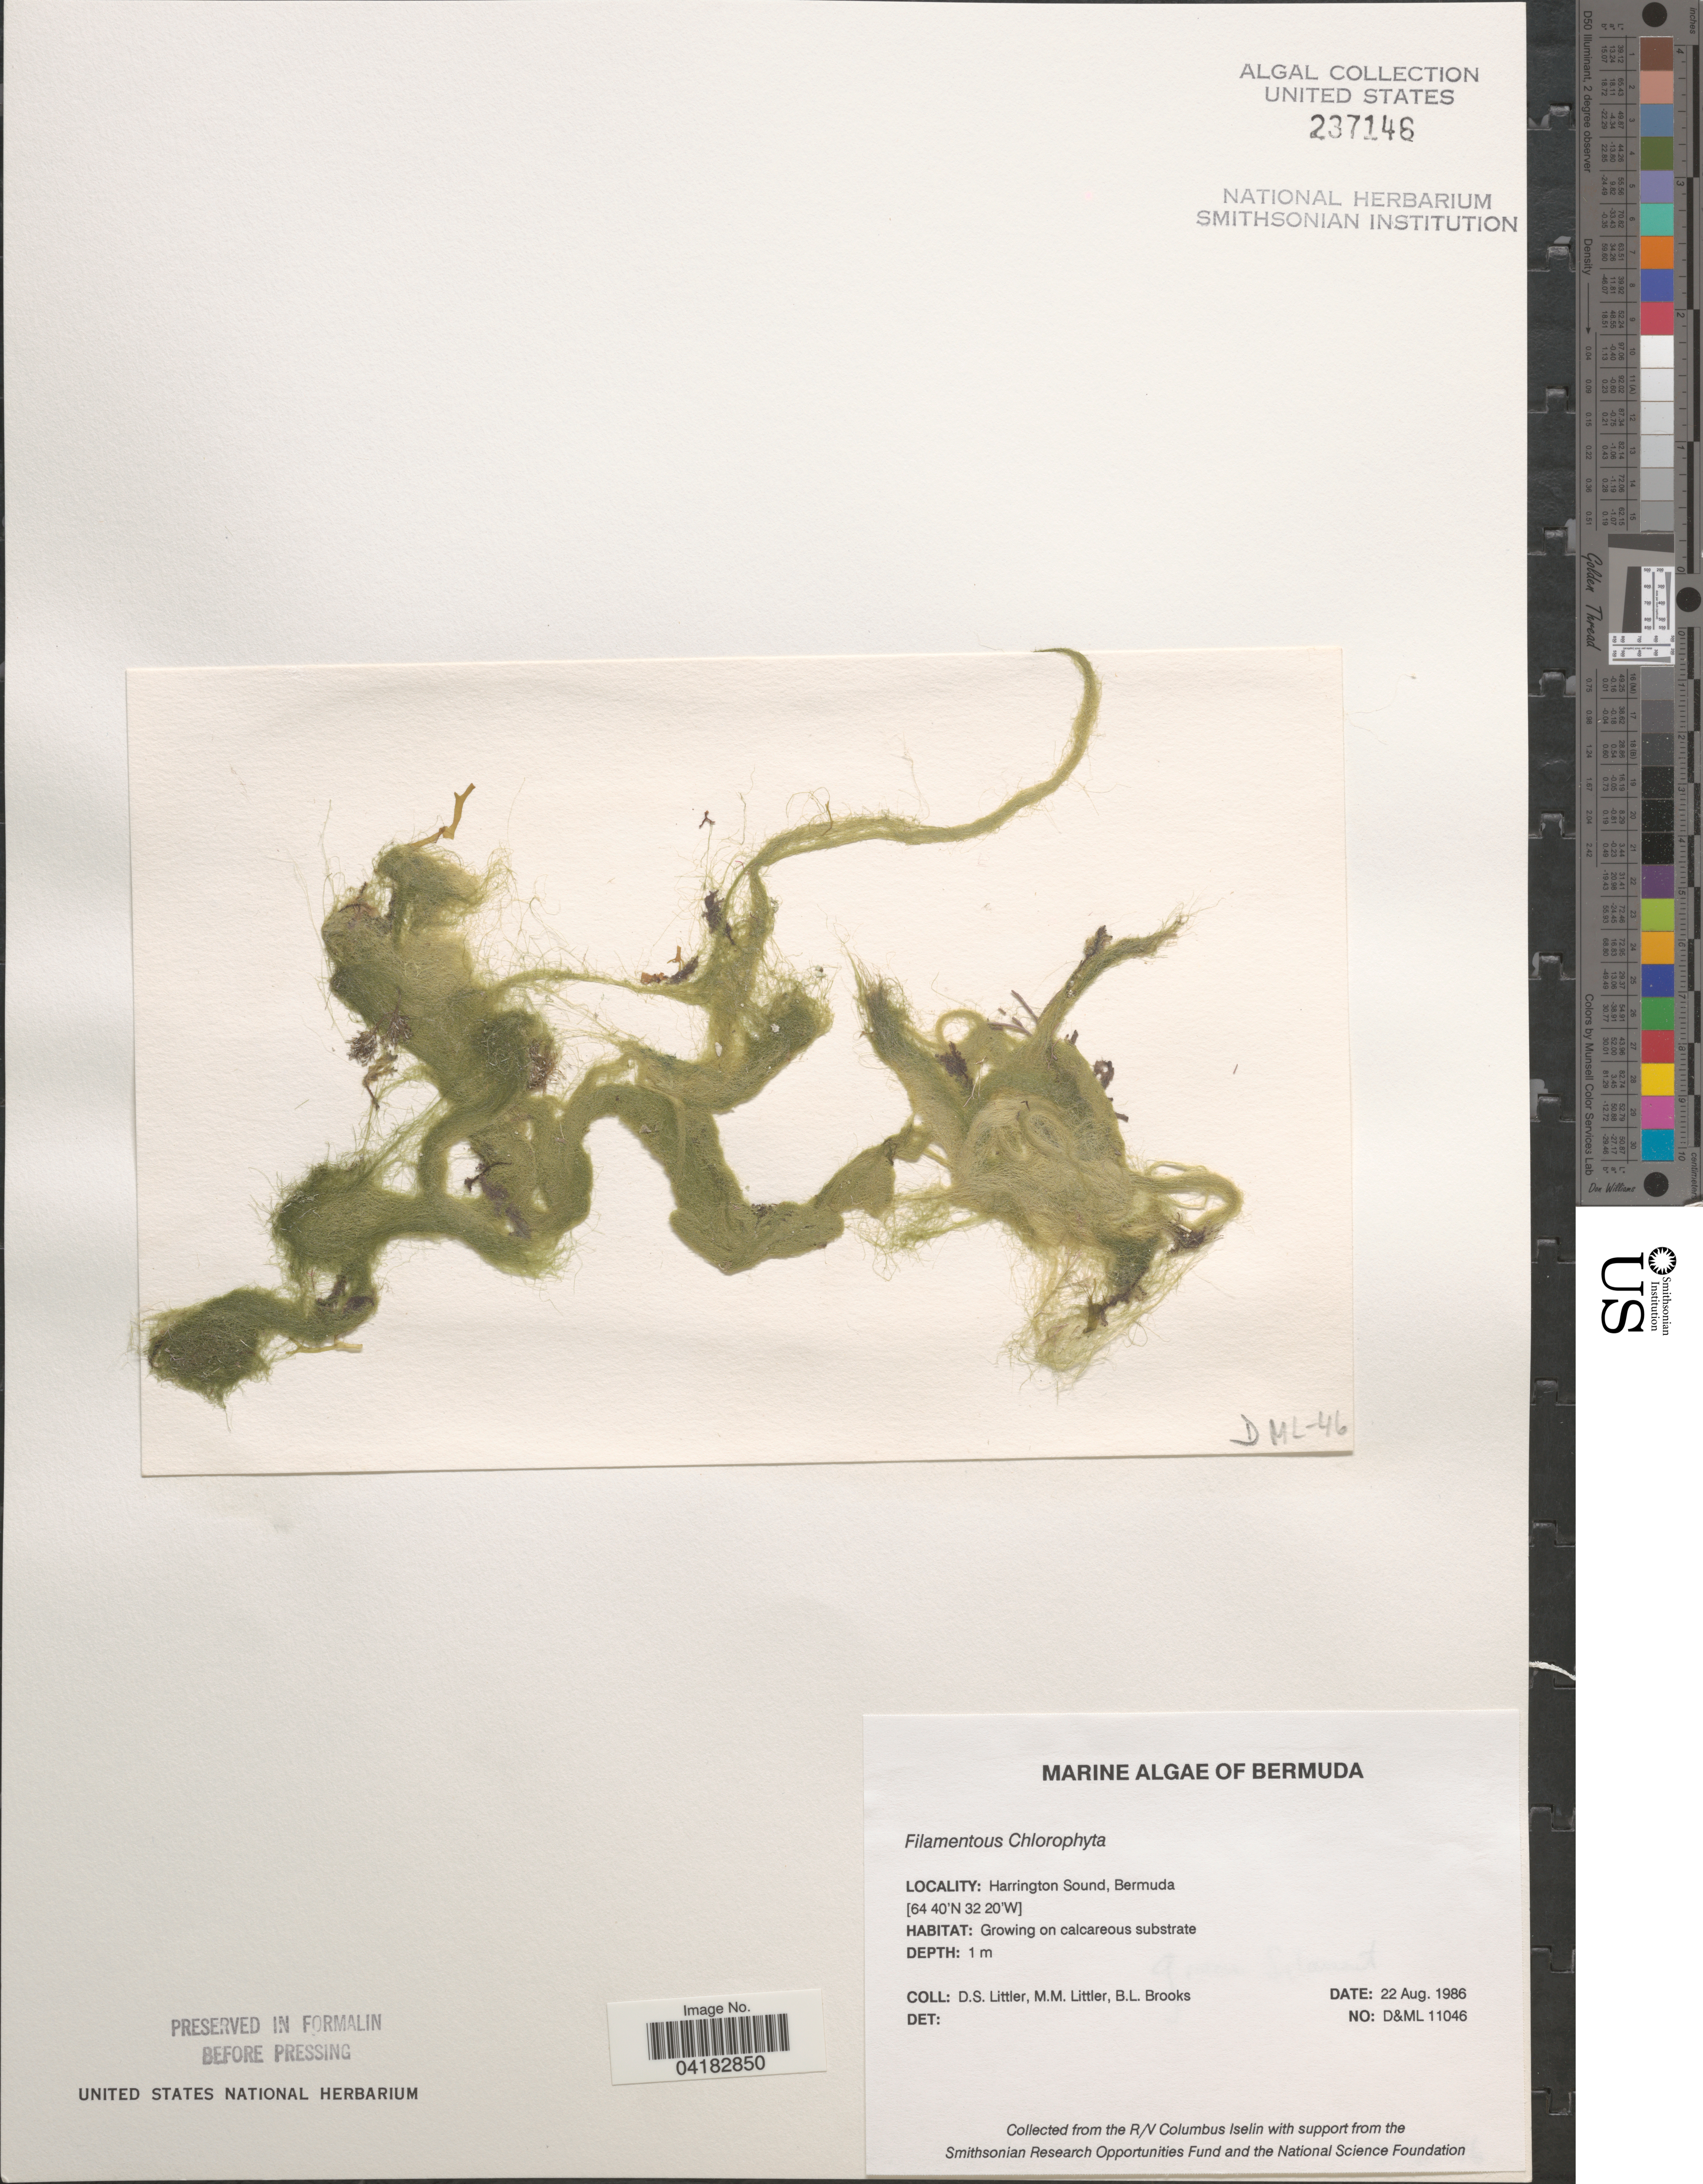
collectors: D. S. Littler & B. Brooks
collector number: D&ML11046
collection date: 1986-08-22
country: Bermuda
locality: Harrington Sound.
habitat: Growing on calcareous substrate.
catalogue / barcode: US 237146